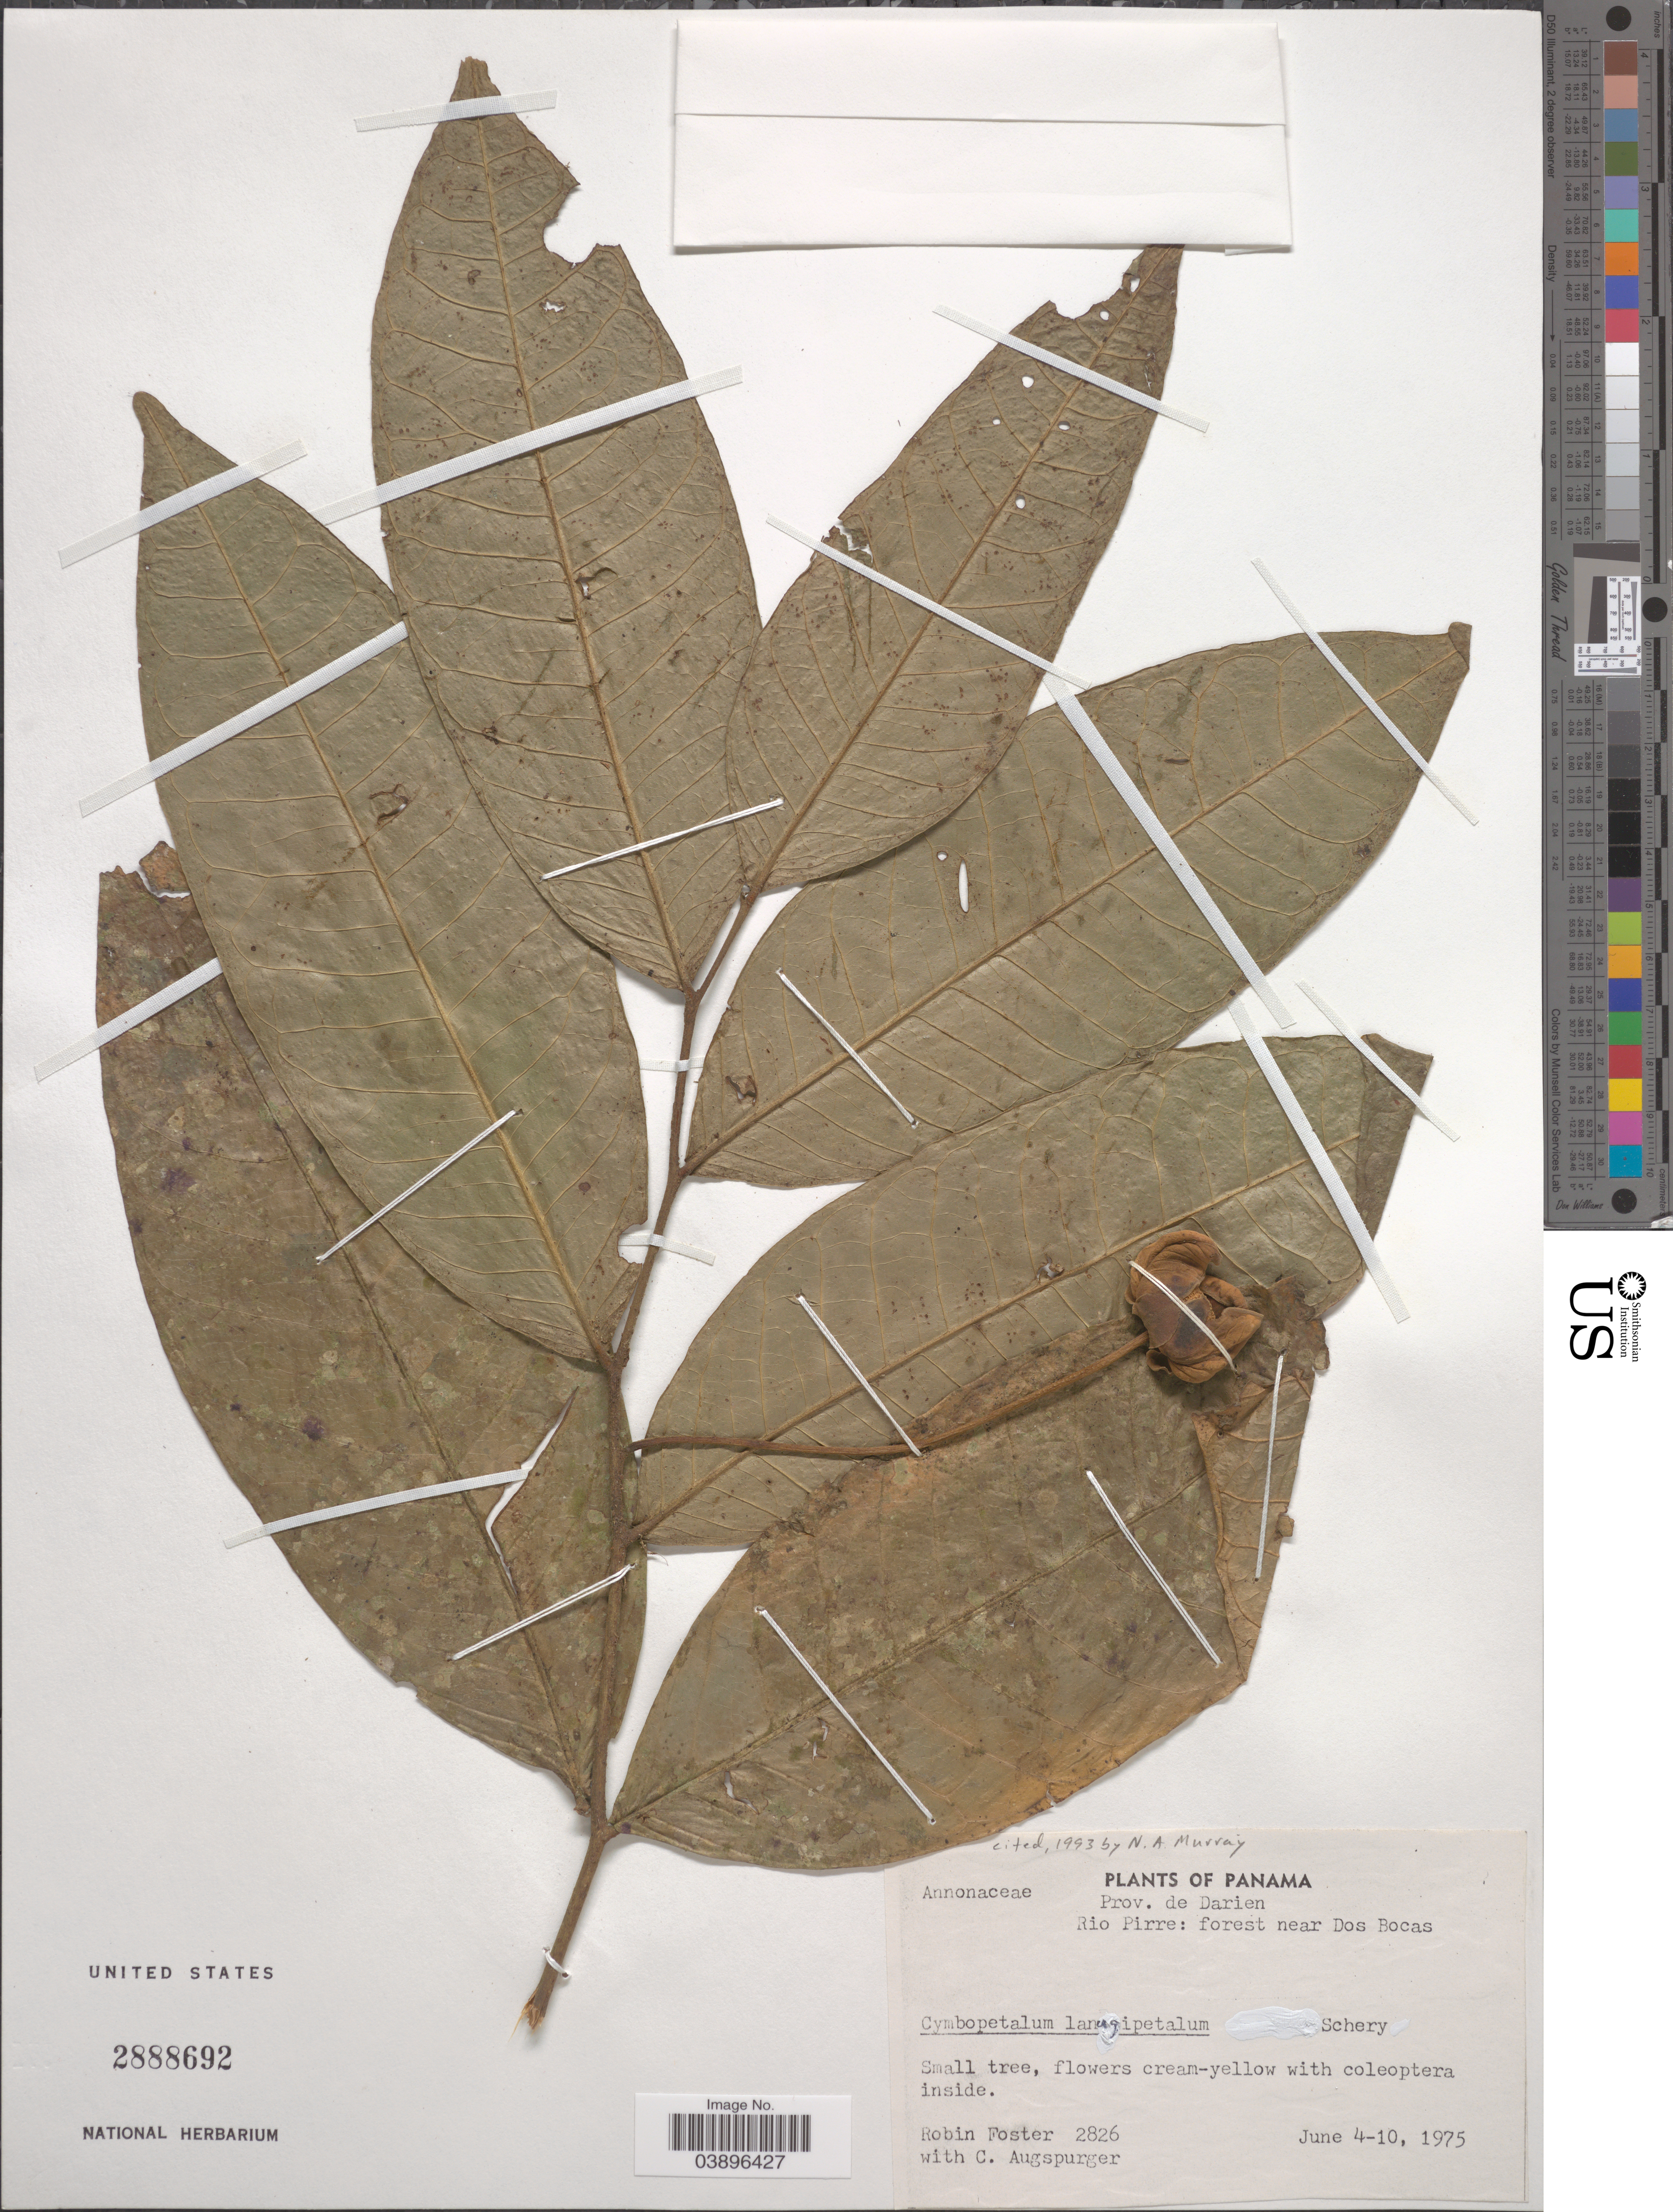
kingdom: Plantae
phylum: Tracheophyta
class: Magnoliopsida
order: Magnoliales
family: Annonaceae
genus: Cymbopetalum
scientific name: Cymbopetalum lanugipetalum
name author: Schery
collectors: R. B. Foster & C. Augspurger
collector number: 2826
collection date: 1975-06-04/1975-06-10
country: Panama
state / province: Darien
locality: Rio Pirre: forest near Dos Bocas.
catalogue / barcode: US 2888692